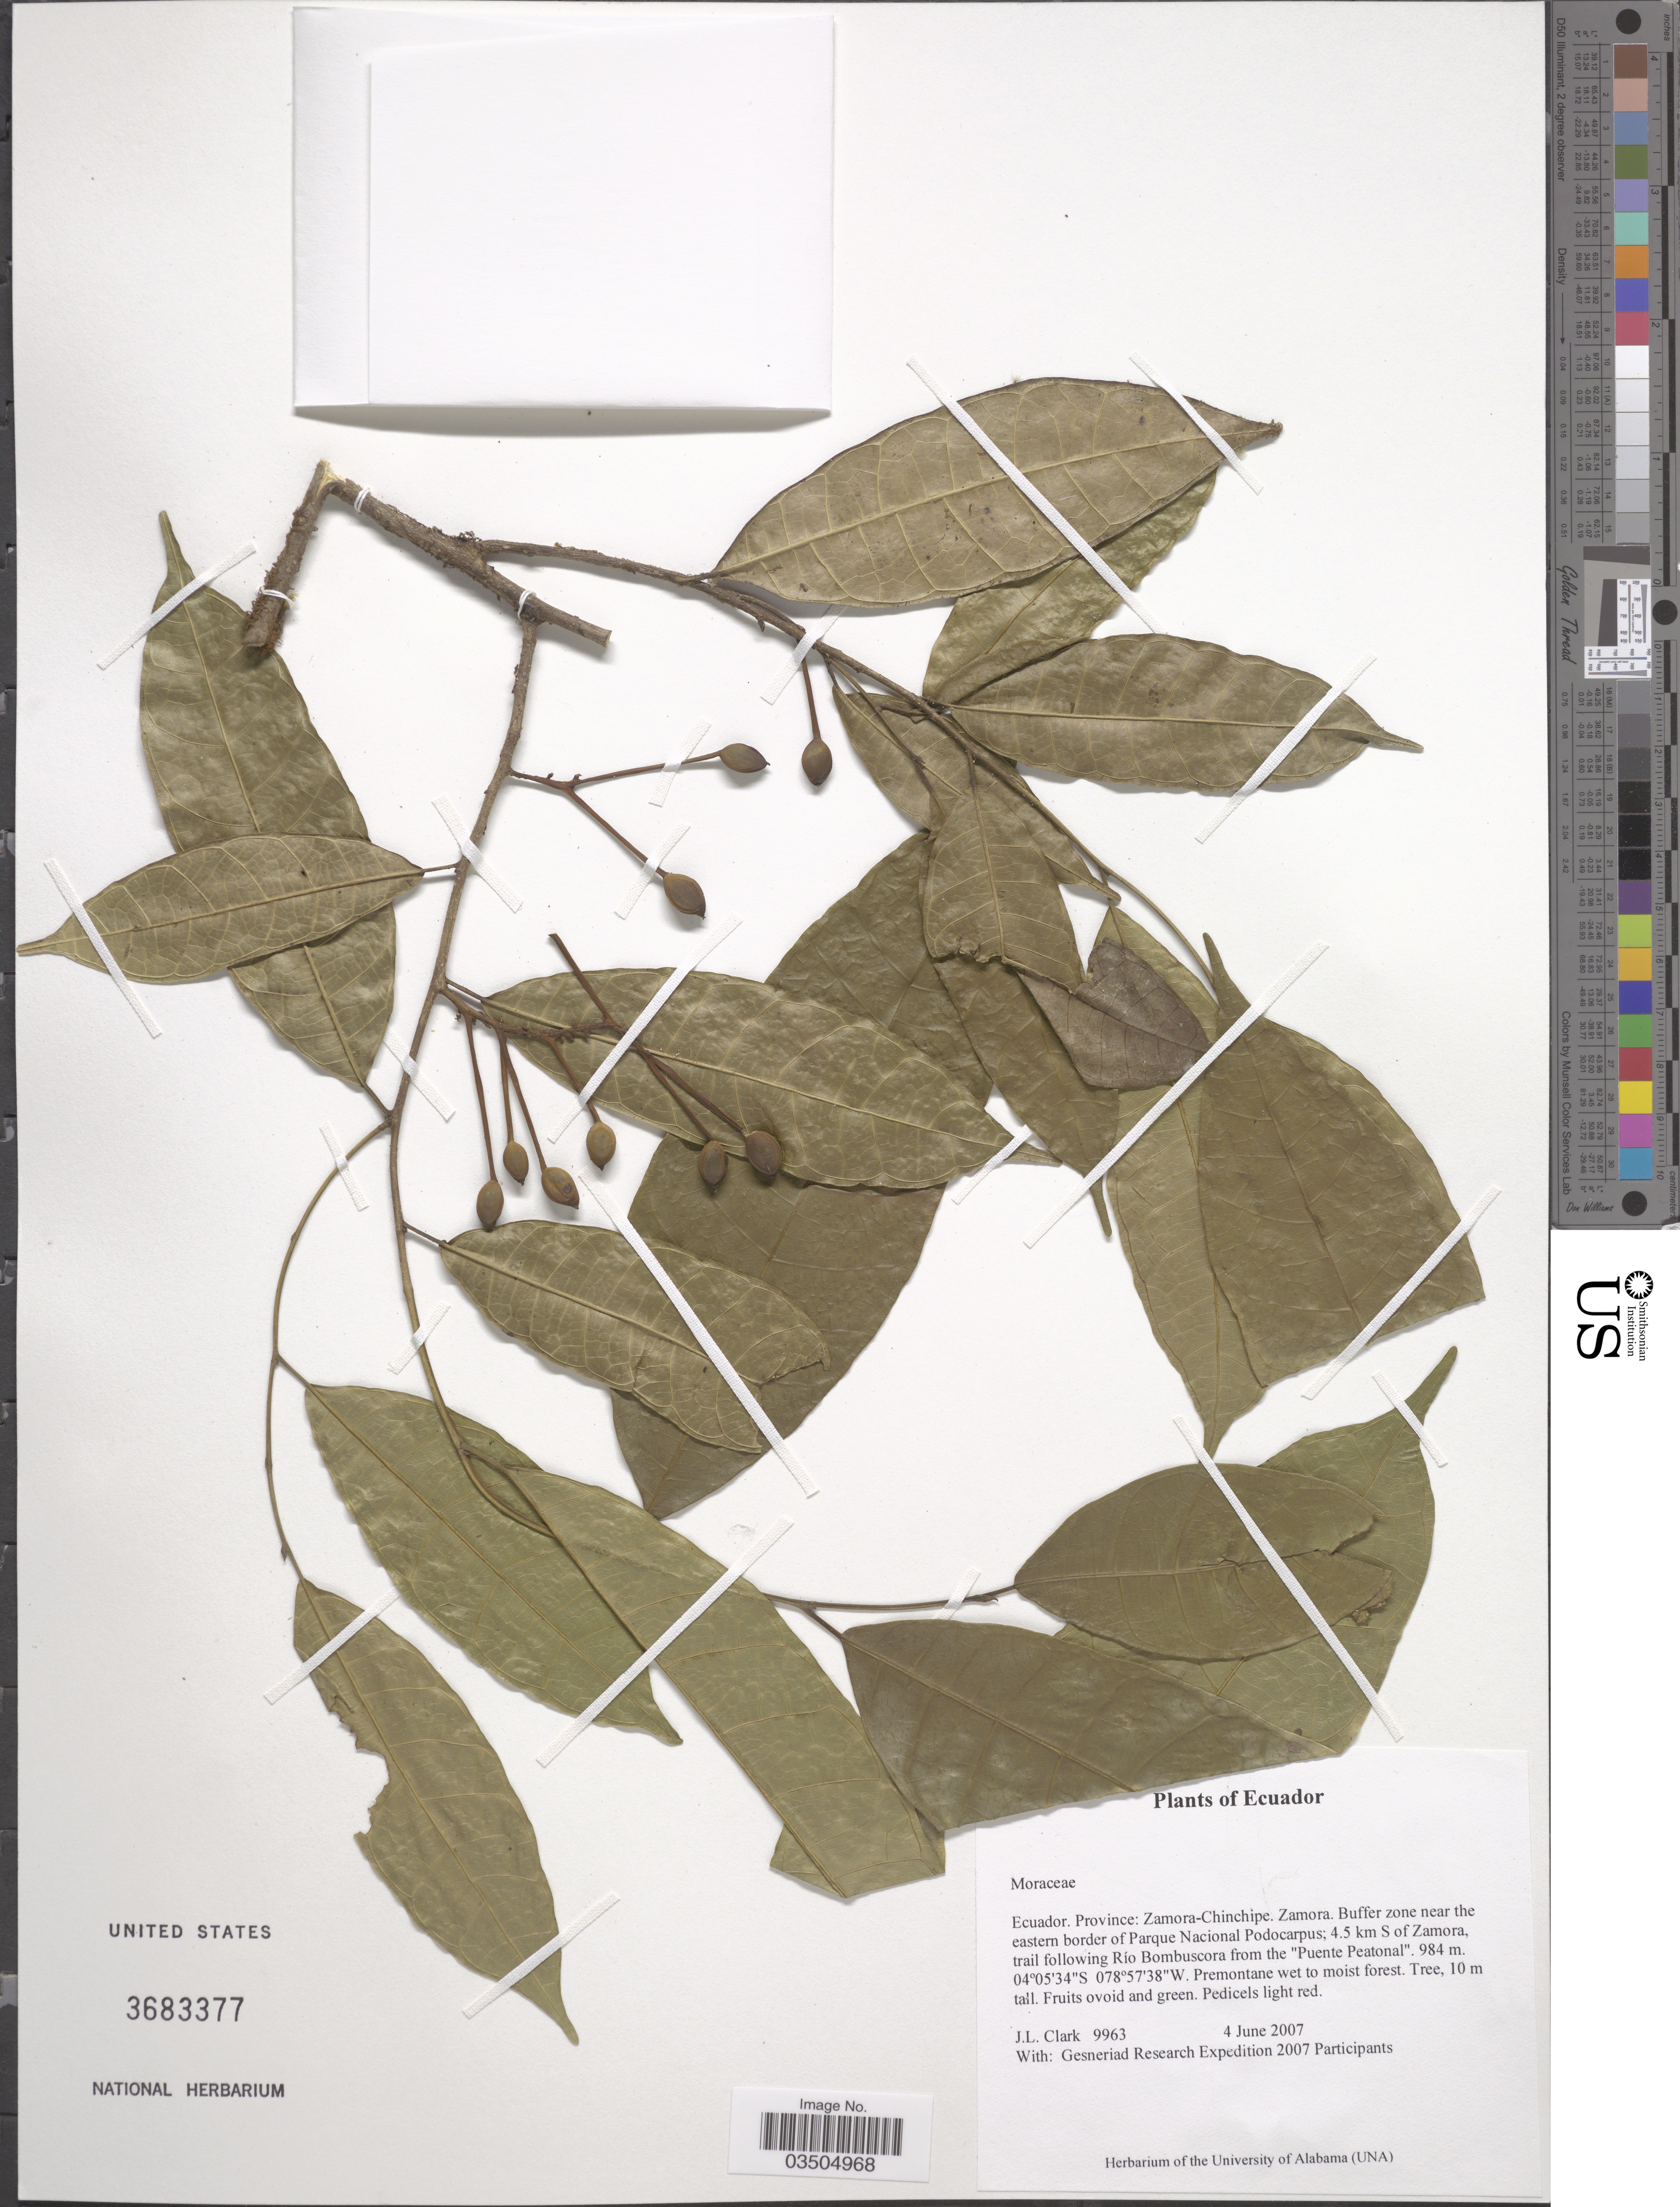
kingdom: Plantae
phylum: Tracheophyta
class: Magnoliopsida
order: Proteales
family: Proteaceae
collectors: J. L. Clark & Gesneriad Research Expedition 2007 Participants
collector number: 9963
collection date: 2007-06-04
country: Ecuador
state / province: Zamora-Chinchipe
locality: Zamora. Buffer zone near the eastern border of Parque Nacional Podocarpus; 4.5 km S of Zamora, trail following Río Bombuscora from the "Puente Peatonal".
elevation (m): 984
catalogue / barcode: US 3683377